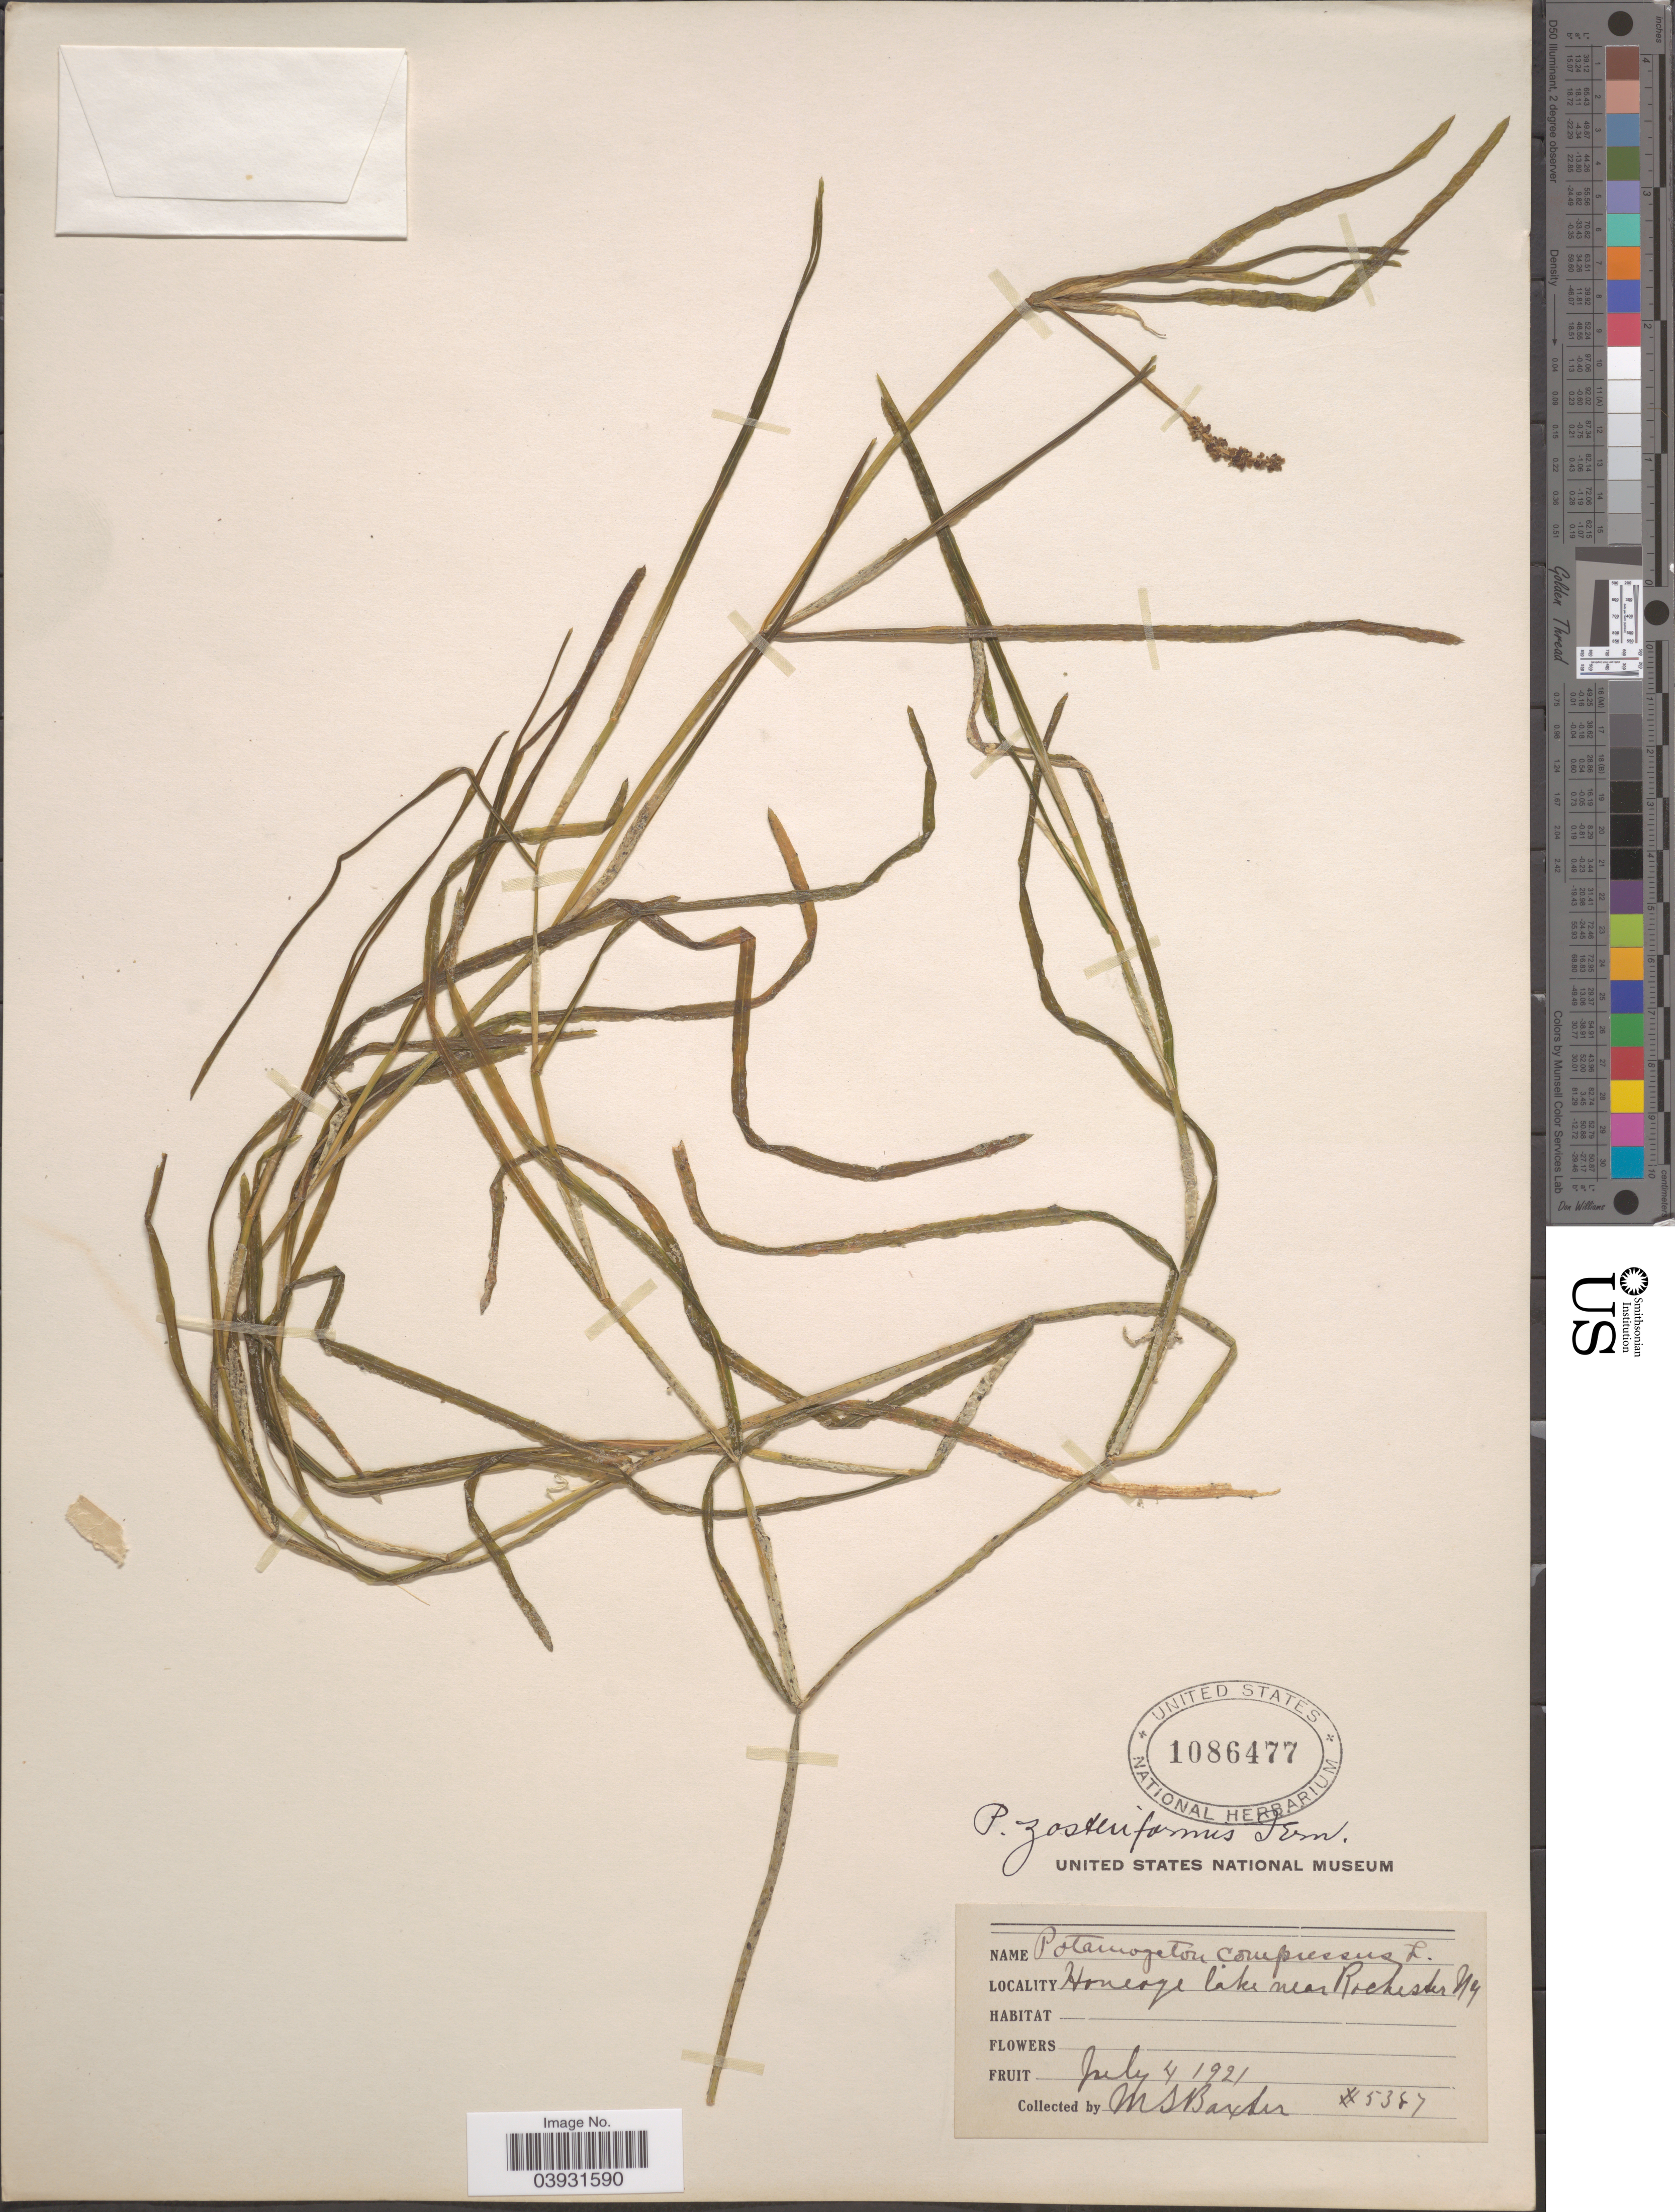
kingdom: Plantae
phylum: Tracheophyta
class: Liliopsida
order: Alismatales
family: Potamogetonaceae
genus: Potamogeton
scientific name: Potamogeton zosterifolius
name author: Schumach.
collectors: M. Baxter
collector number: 5387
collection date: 1921-07-04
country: United States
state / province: New York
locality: Honeoye lake near Rochester.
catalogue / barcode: US 1086477